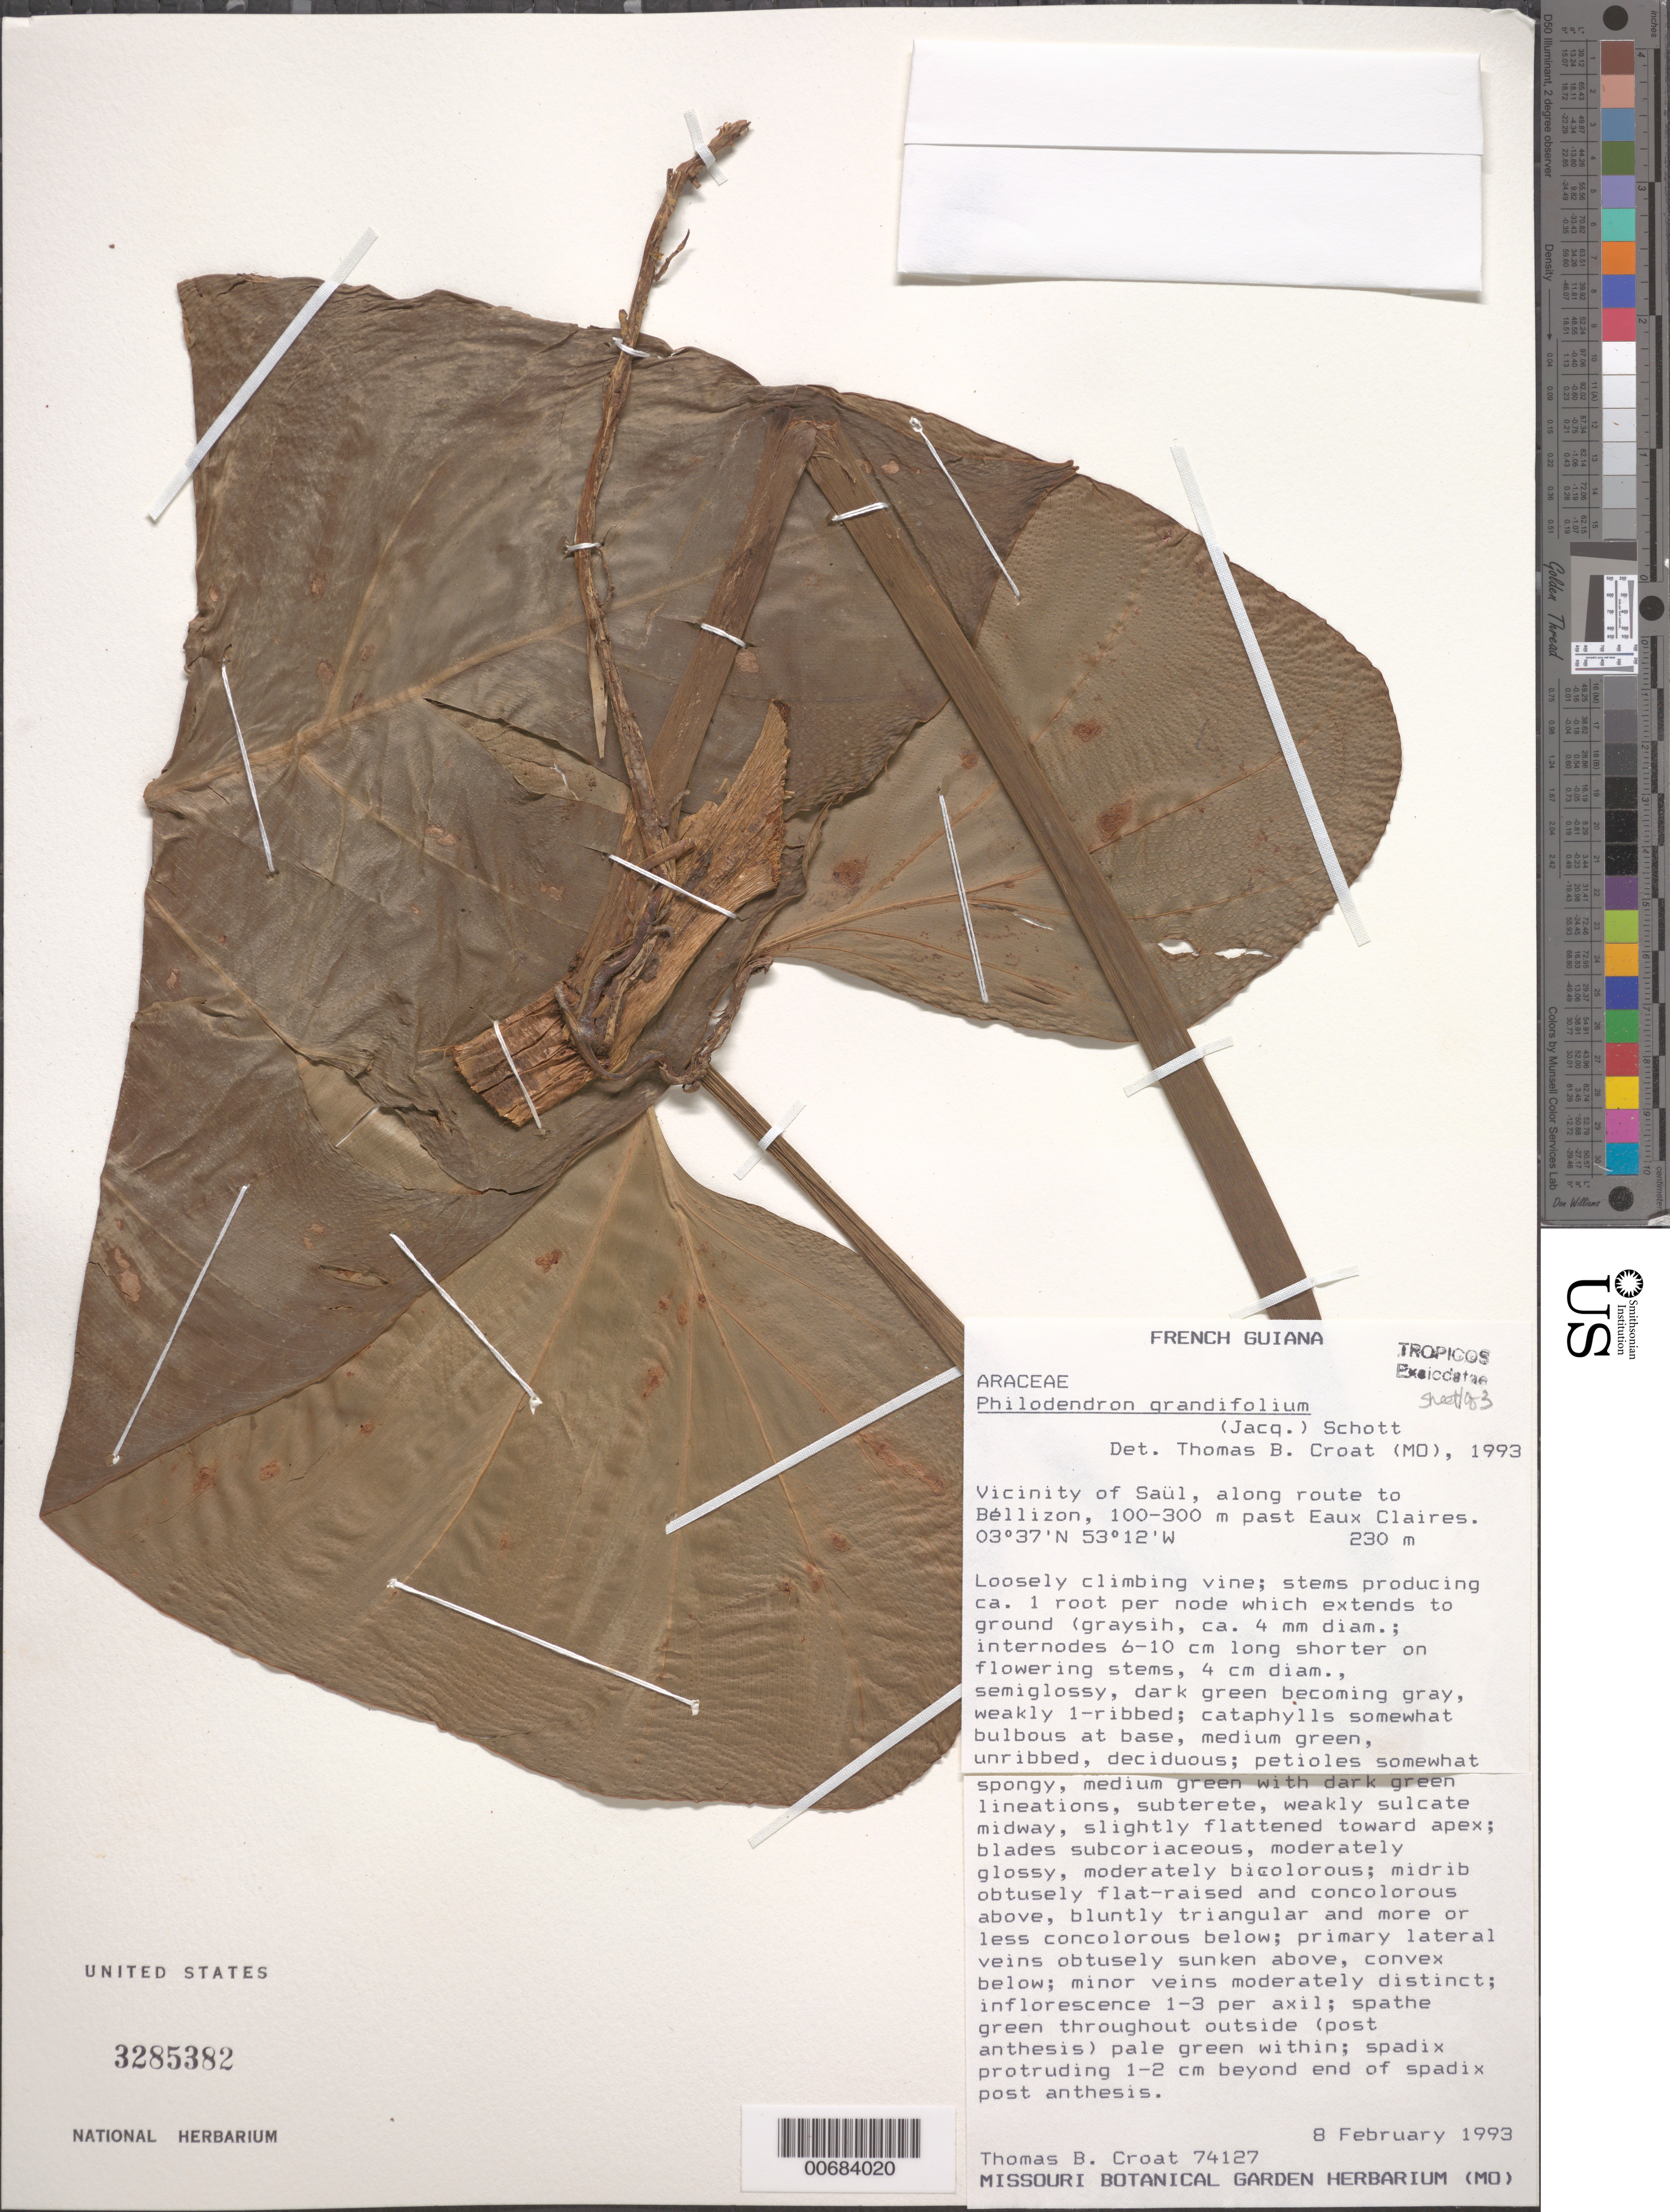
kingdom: Plantae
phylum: Tracheophyta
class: Liliopsida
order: Alismatales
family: Araceae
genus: Philodendron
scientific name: Philodendron grandifolium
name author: (Jacq.) Schott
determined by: Croat, Thomas B., Missouri Botanical Garden (MO)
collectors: T. B. Croat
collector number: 74127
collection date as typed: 8-Feb-93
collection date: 1993-02-08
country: French Guiana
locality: Saül, along route to Béllizon, 100-300 m. past Eaux Claires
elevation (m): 230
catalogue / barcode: US 3285382